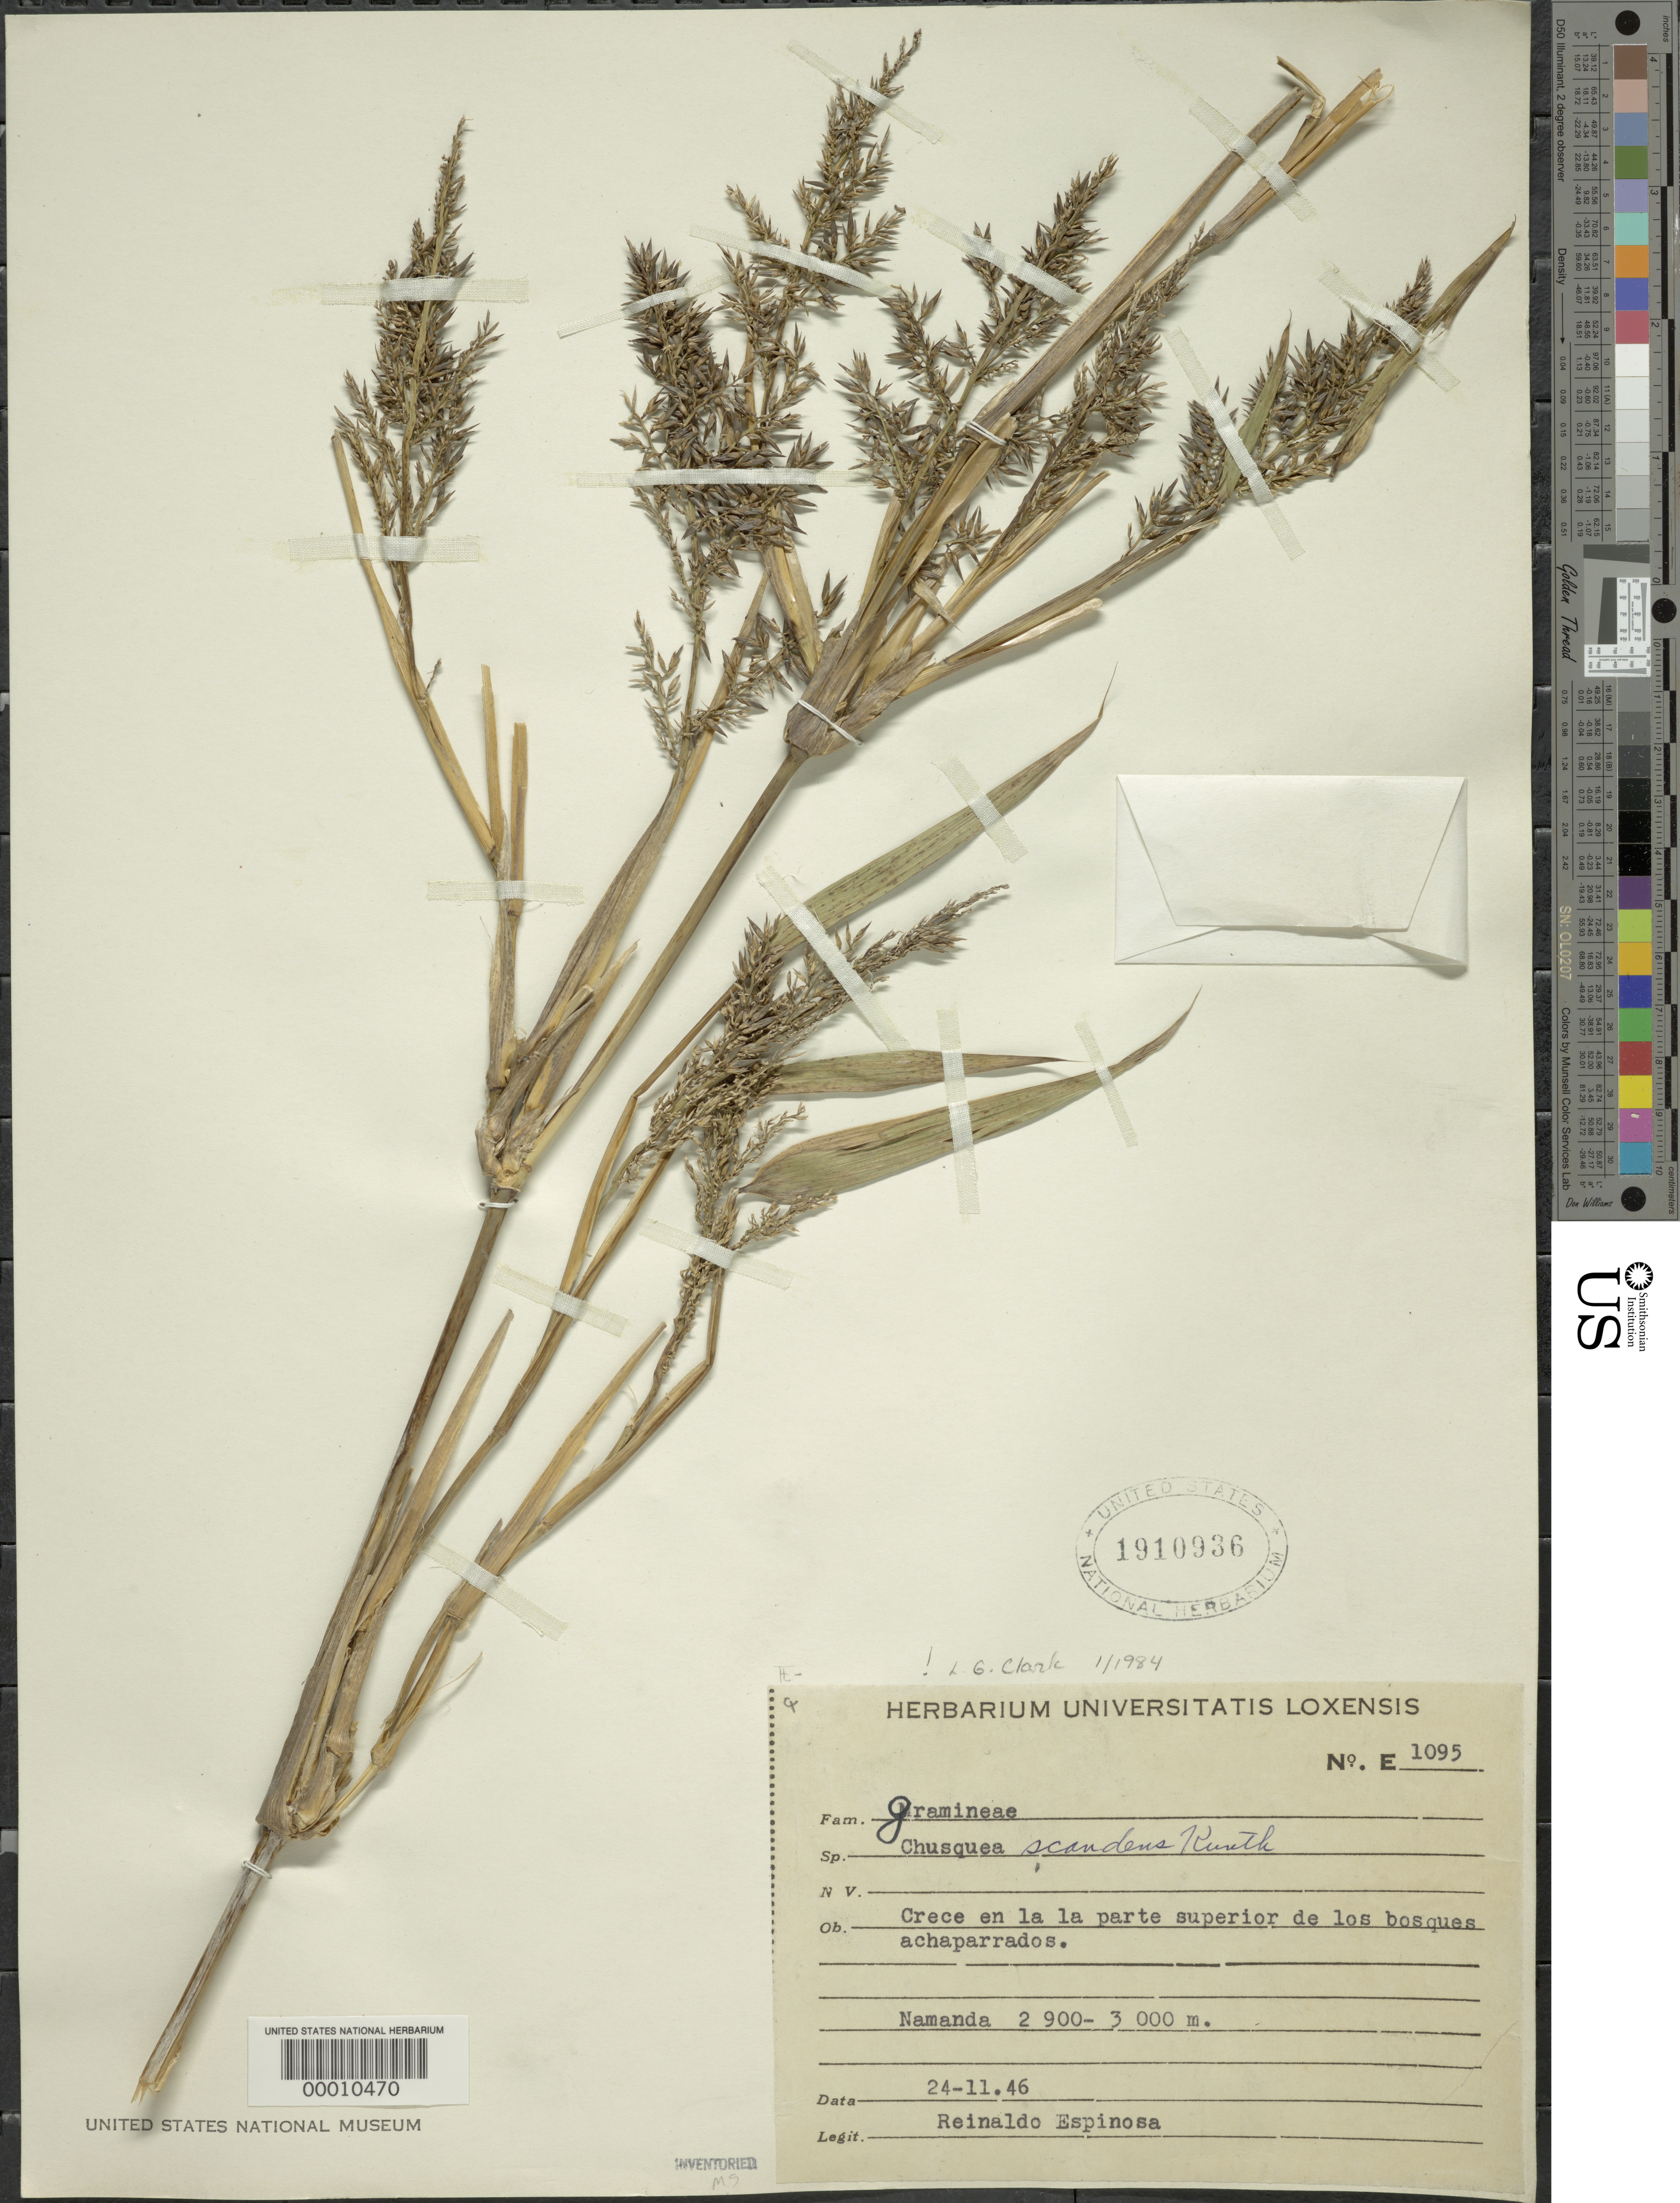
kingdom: Plantae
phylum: Tracheophyta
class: Liliopsida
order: Poales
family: Poaceae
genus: Chusquea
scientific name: Chusquea scandens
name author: Kunth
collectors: R. Espinosa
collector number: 1095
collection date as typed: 24 Nov 1946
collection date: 1946-11-24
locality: Namanda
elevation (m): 2900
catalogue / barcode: US 1910936